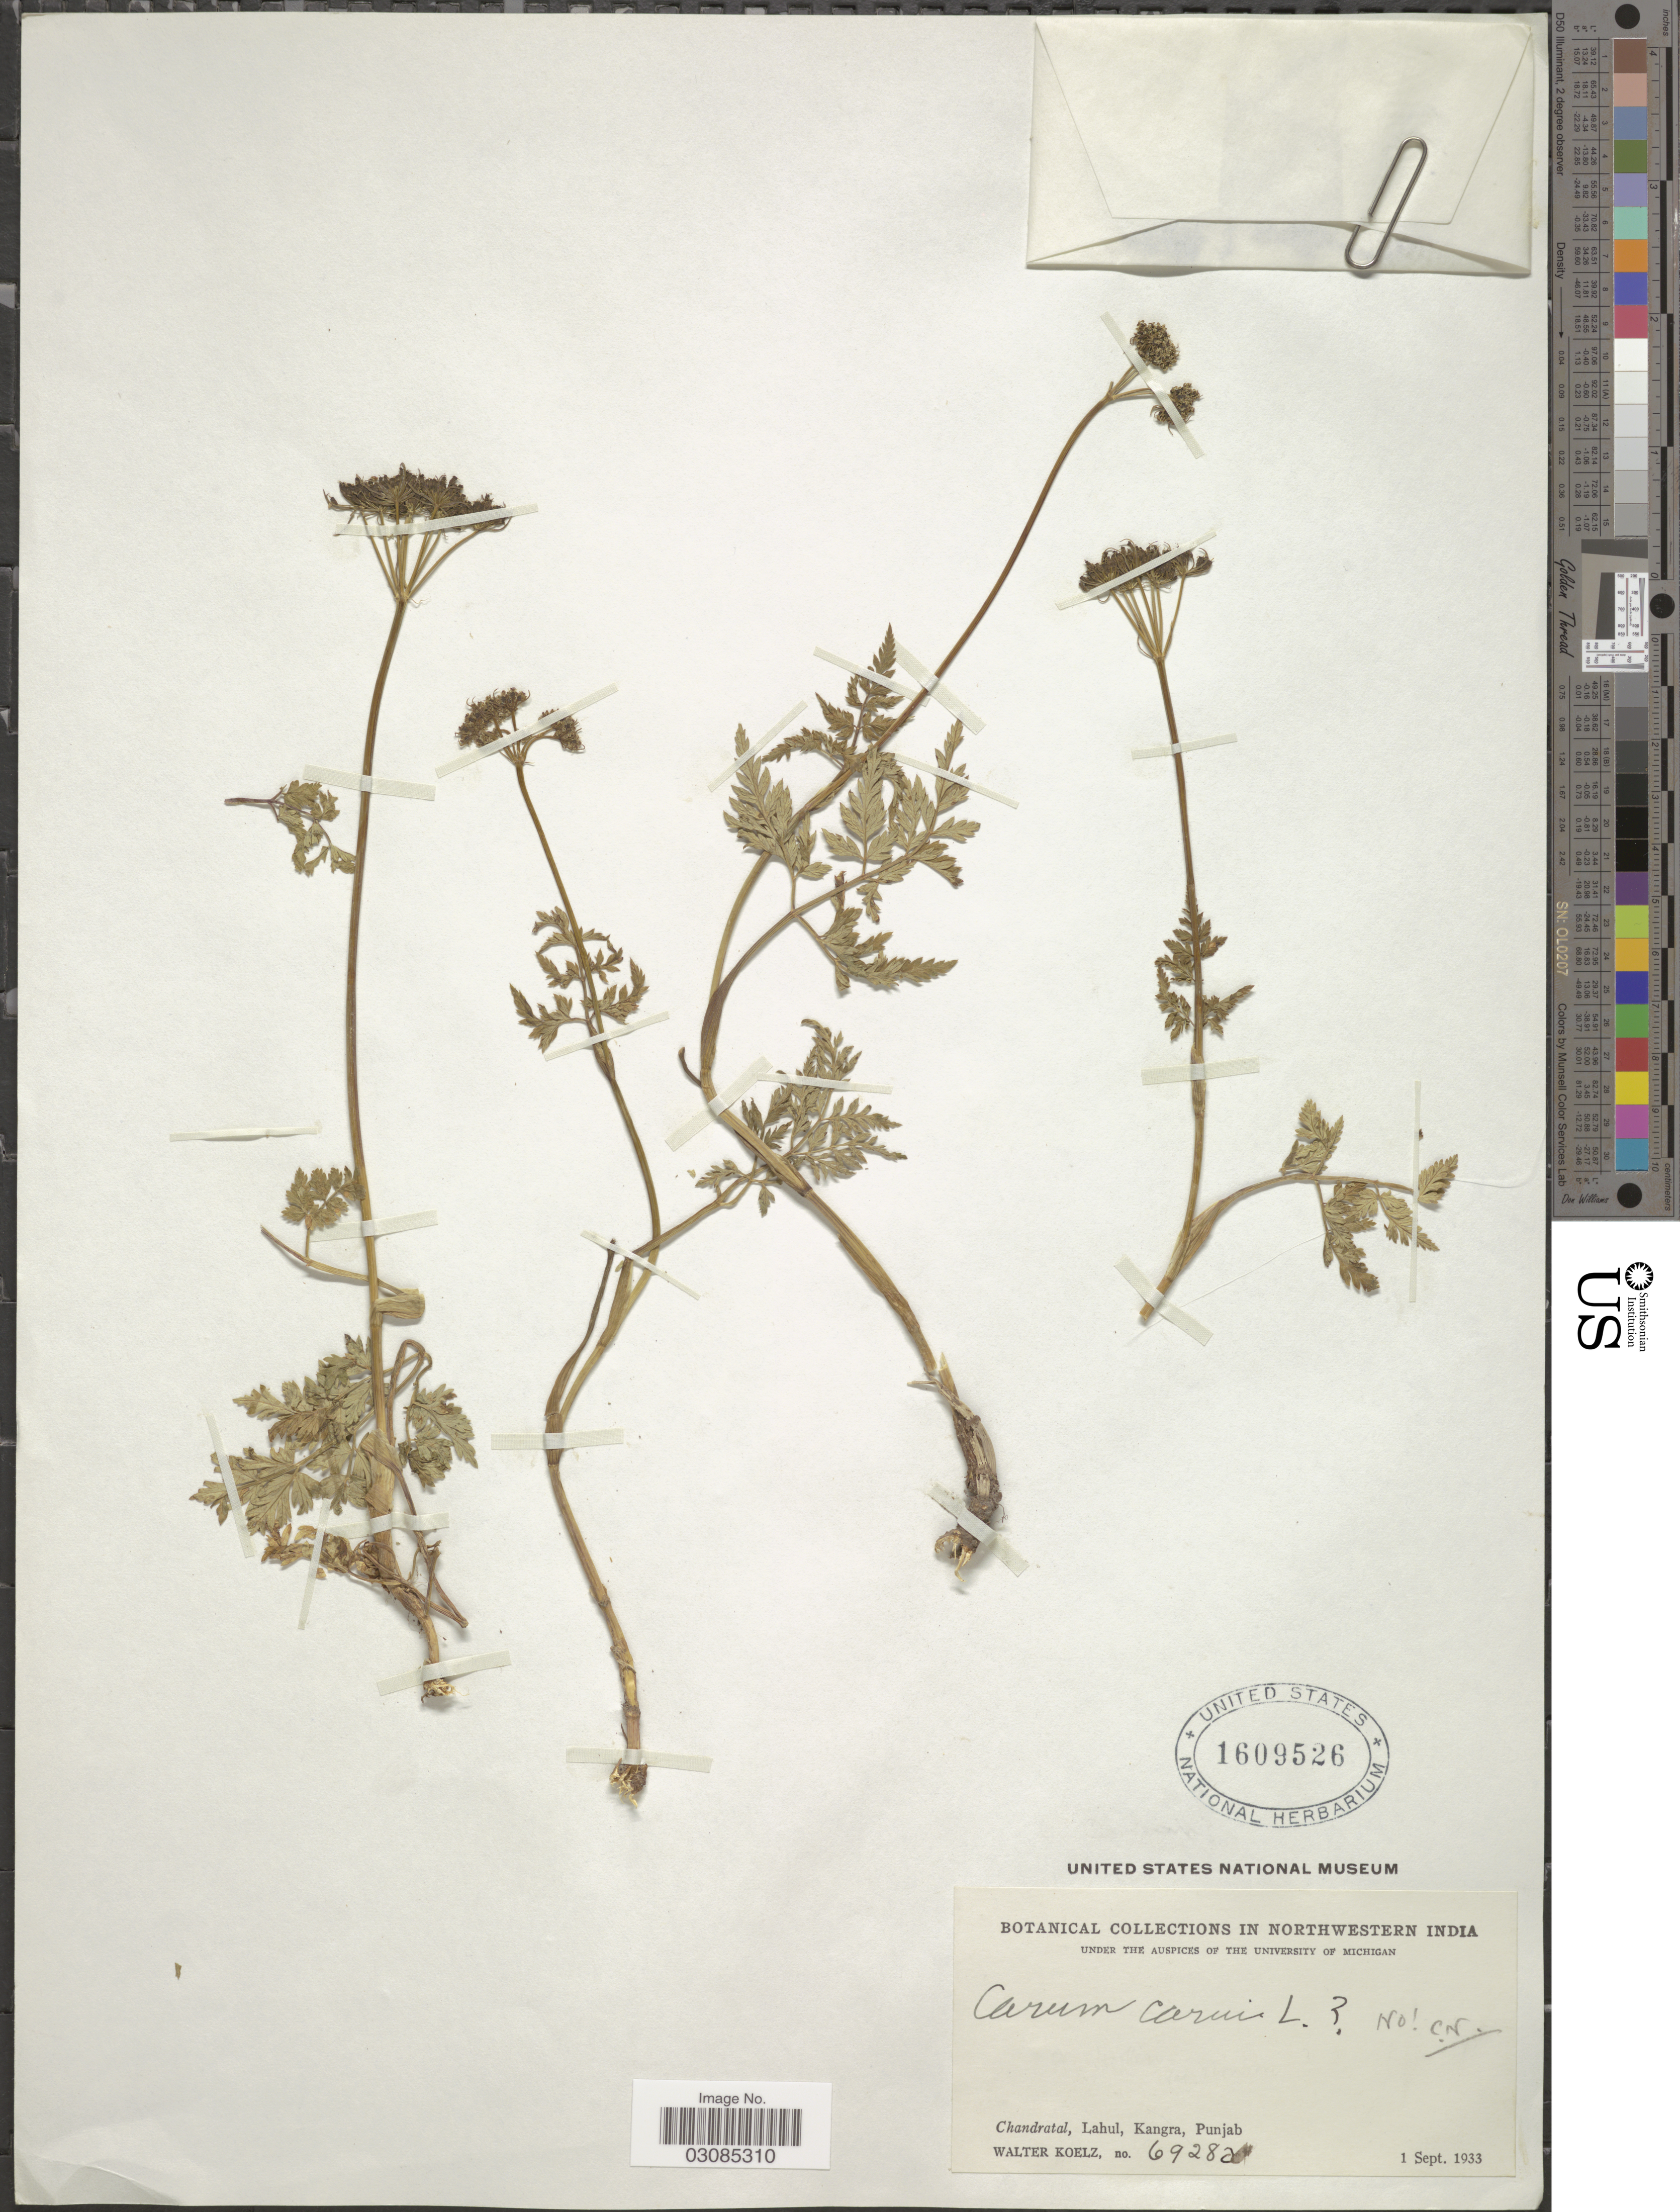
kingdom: Plantae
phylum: Tracheophyta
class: Magnoliopsida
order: Apiales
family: Apiaceae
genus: Carum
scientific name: Carum sp.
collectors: W. N. Koelz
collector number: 692580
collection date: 1933-09-01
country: India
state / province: Punjab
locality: In Northwestern India. Chandratal, Lahul, Kangra.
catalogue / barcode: US 1609526